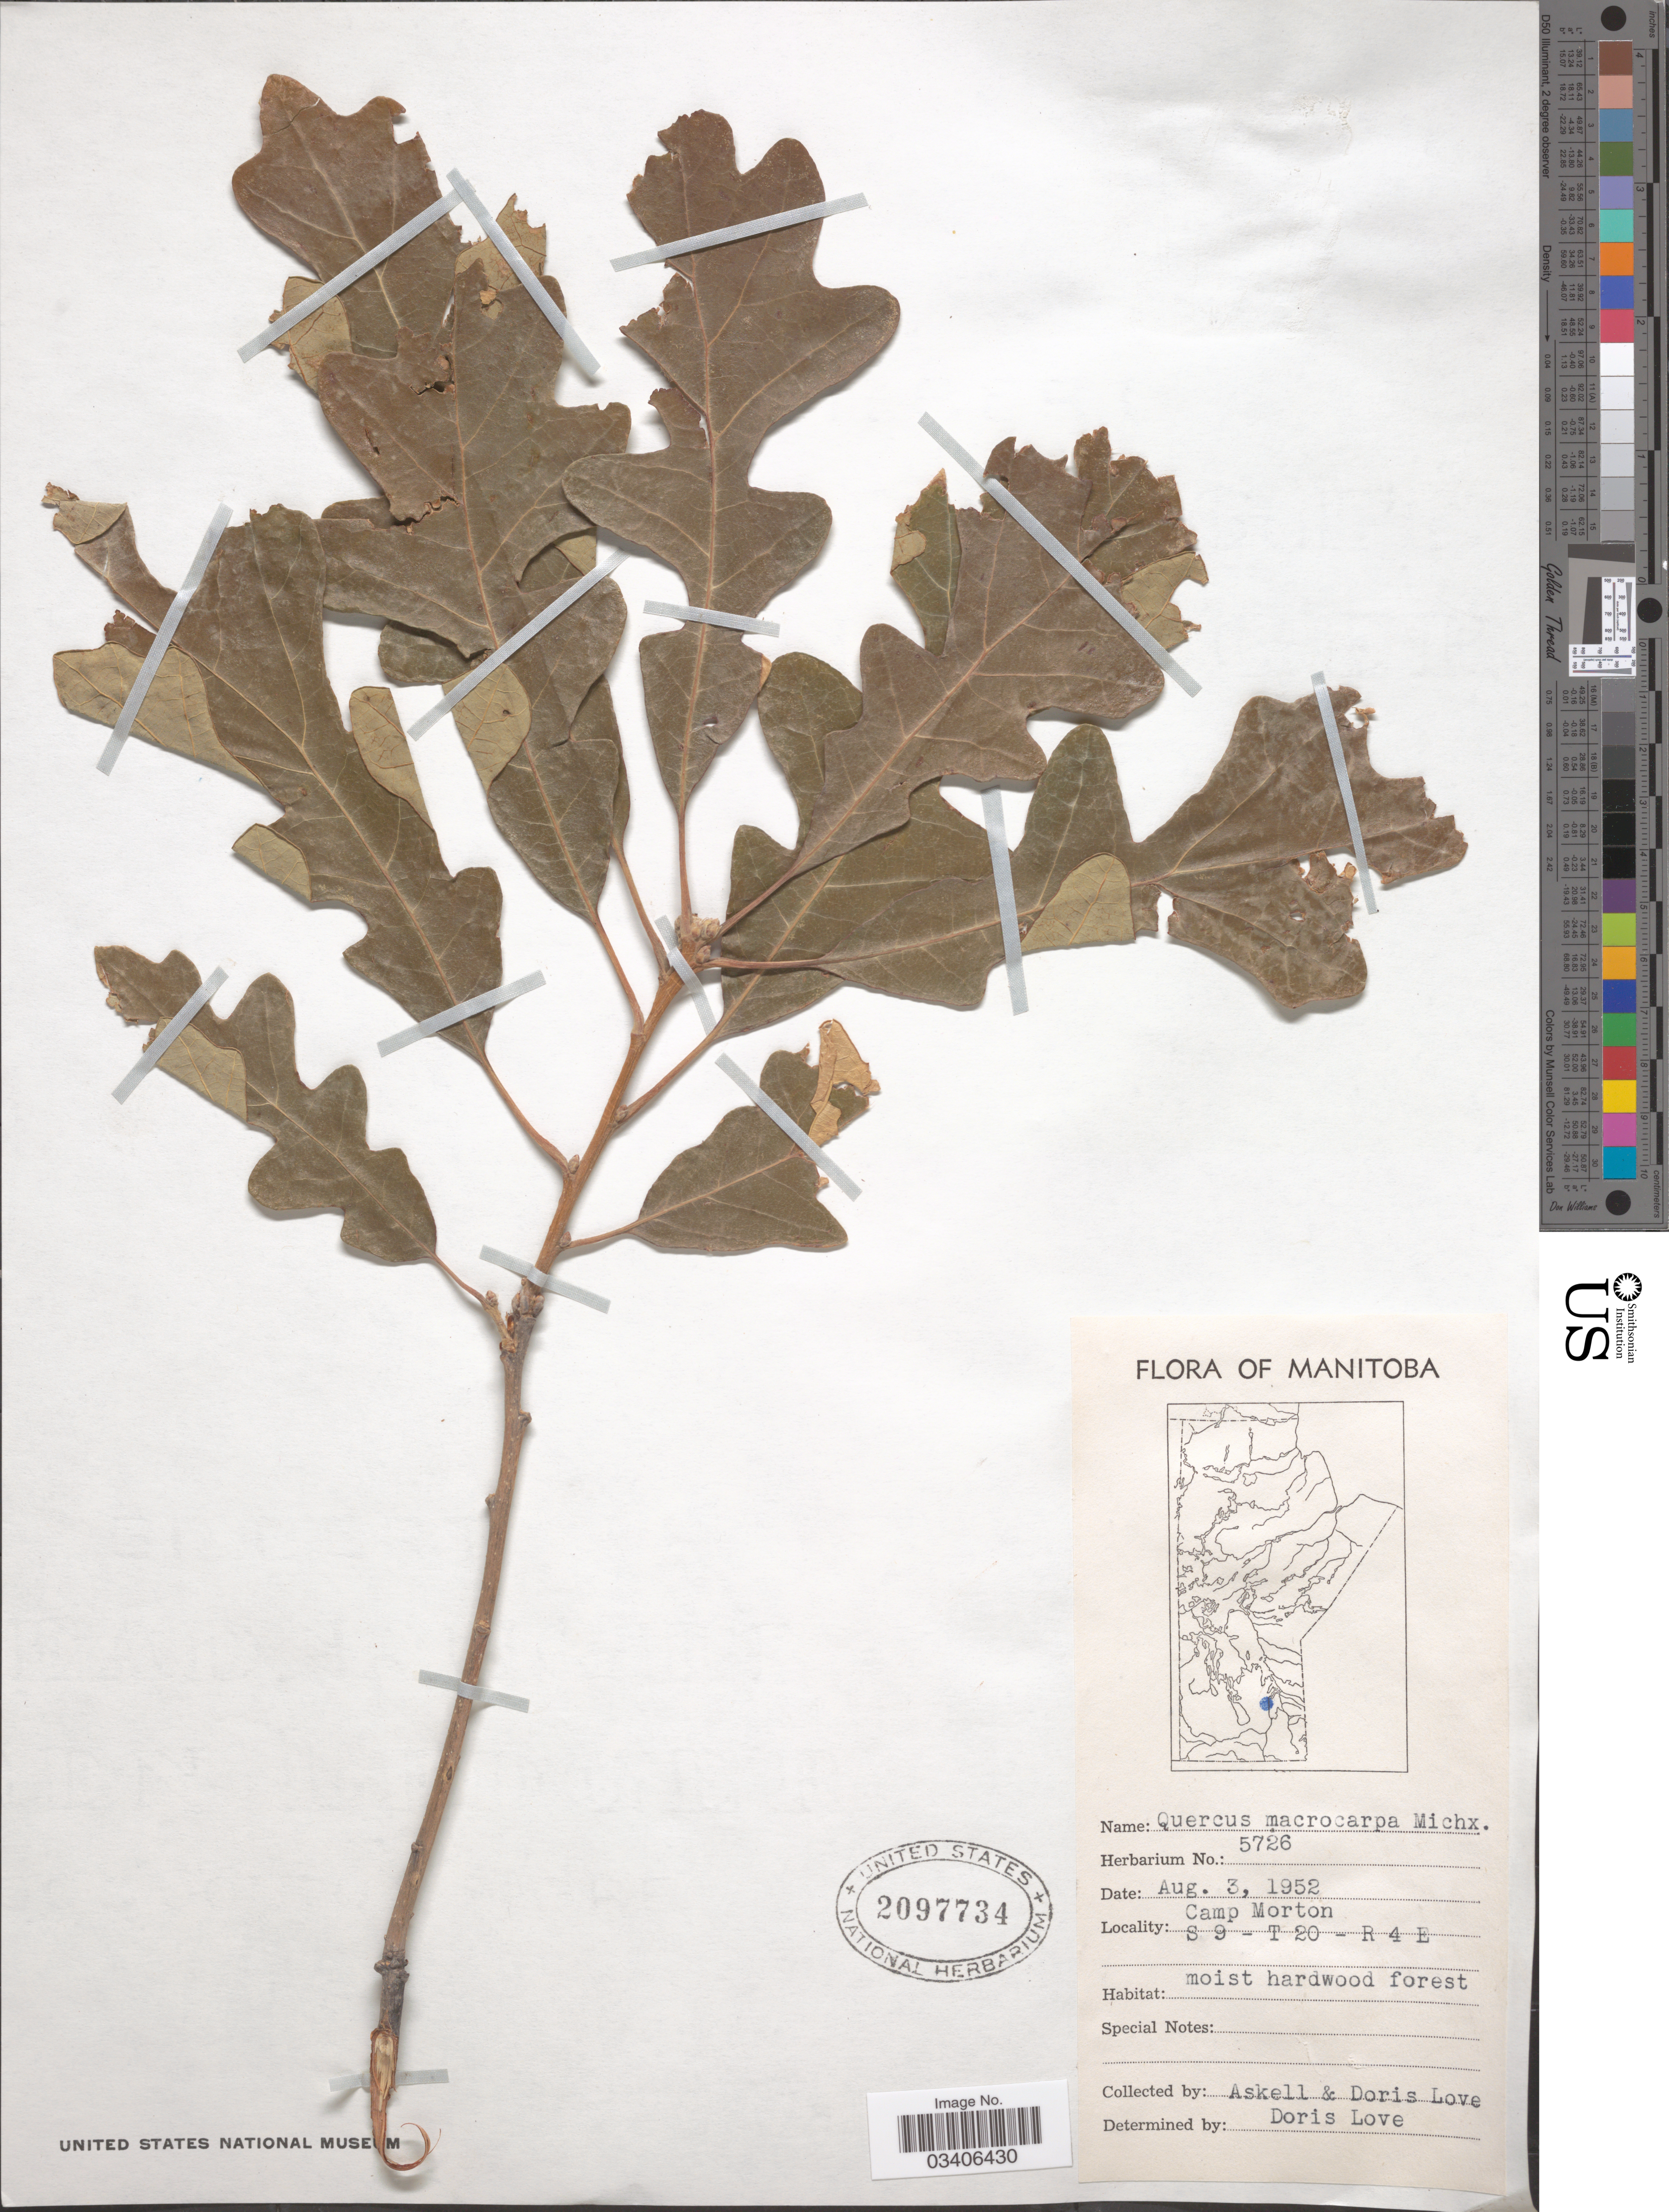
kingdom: Plantae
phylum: Tracheophyta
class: Magnoliopsida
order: Fagales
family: Fagaceae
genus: Quercus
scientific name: Quercus macrocarpa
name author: Michx.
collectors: Á. Löve & D. Löve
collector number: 5726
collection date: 1952-08-03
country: Canada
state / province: Manitoba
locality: Camp Morton. S 9 - T 20 - R 4 E.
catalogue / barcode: US 2097734